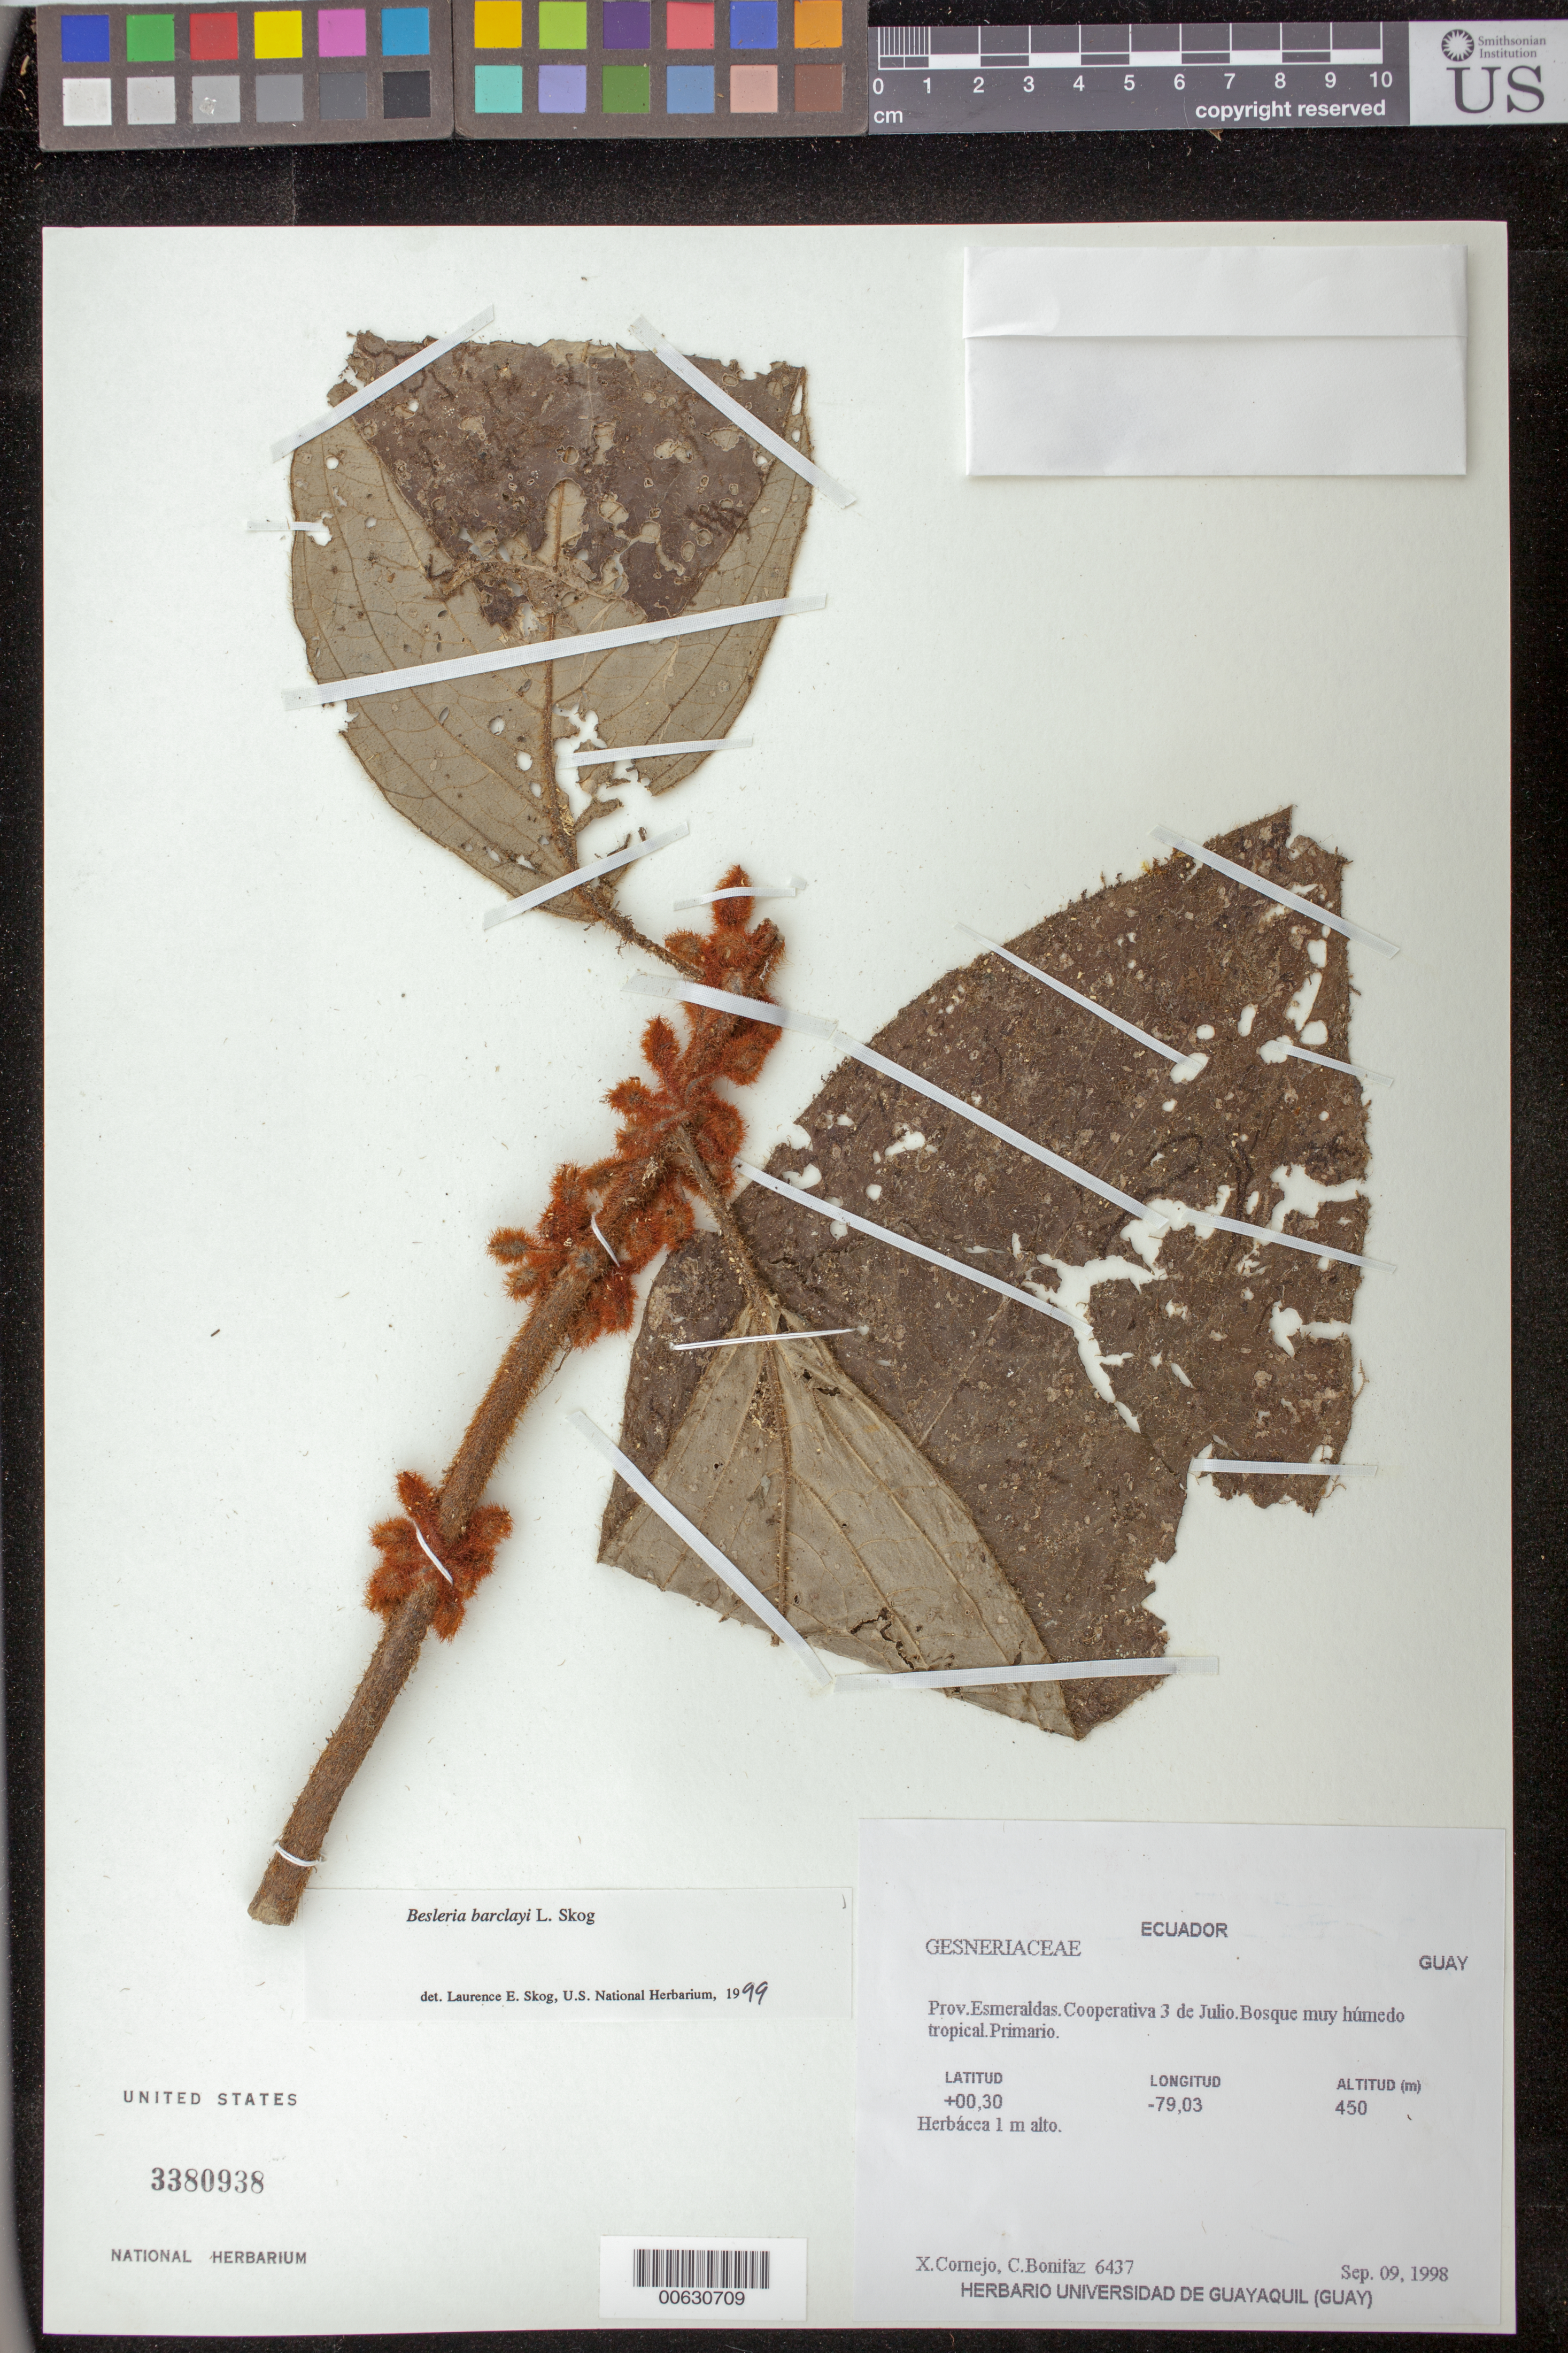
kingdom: Plantae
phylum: Tracheophyta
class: Magnoliopsida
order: Lamiales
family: Gesneriaceae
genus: Besleria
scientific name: Besleria barclayi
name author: L.E. Skog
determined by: Skog, Laurence E.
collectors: X. F. Cornejo & C. Bonifaz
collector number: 6437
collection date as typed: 09 Sep 1998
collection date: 1998-09-09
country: Ecuador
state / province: Esmeraldas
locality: Cooperativa 3 de Julio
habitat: Bosque muy húmedo tropical; primario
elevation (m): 450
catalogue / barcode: US 3380938